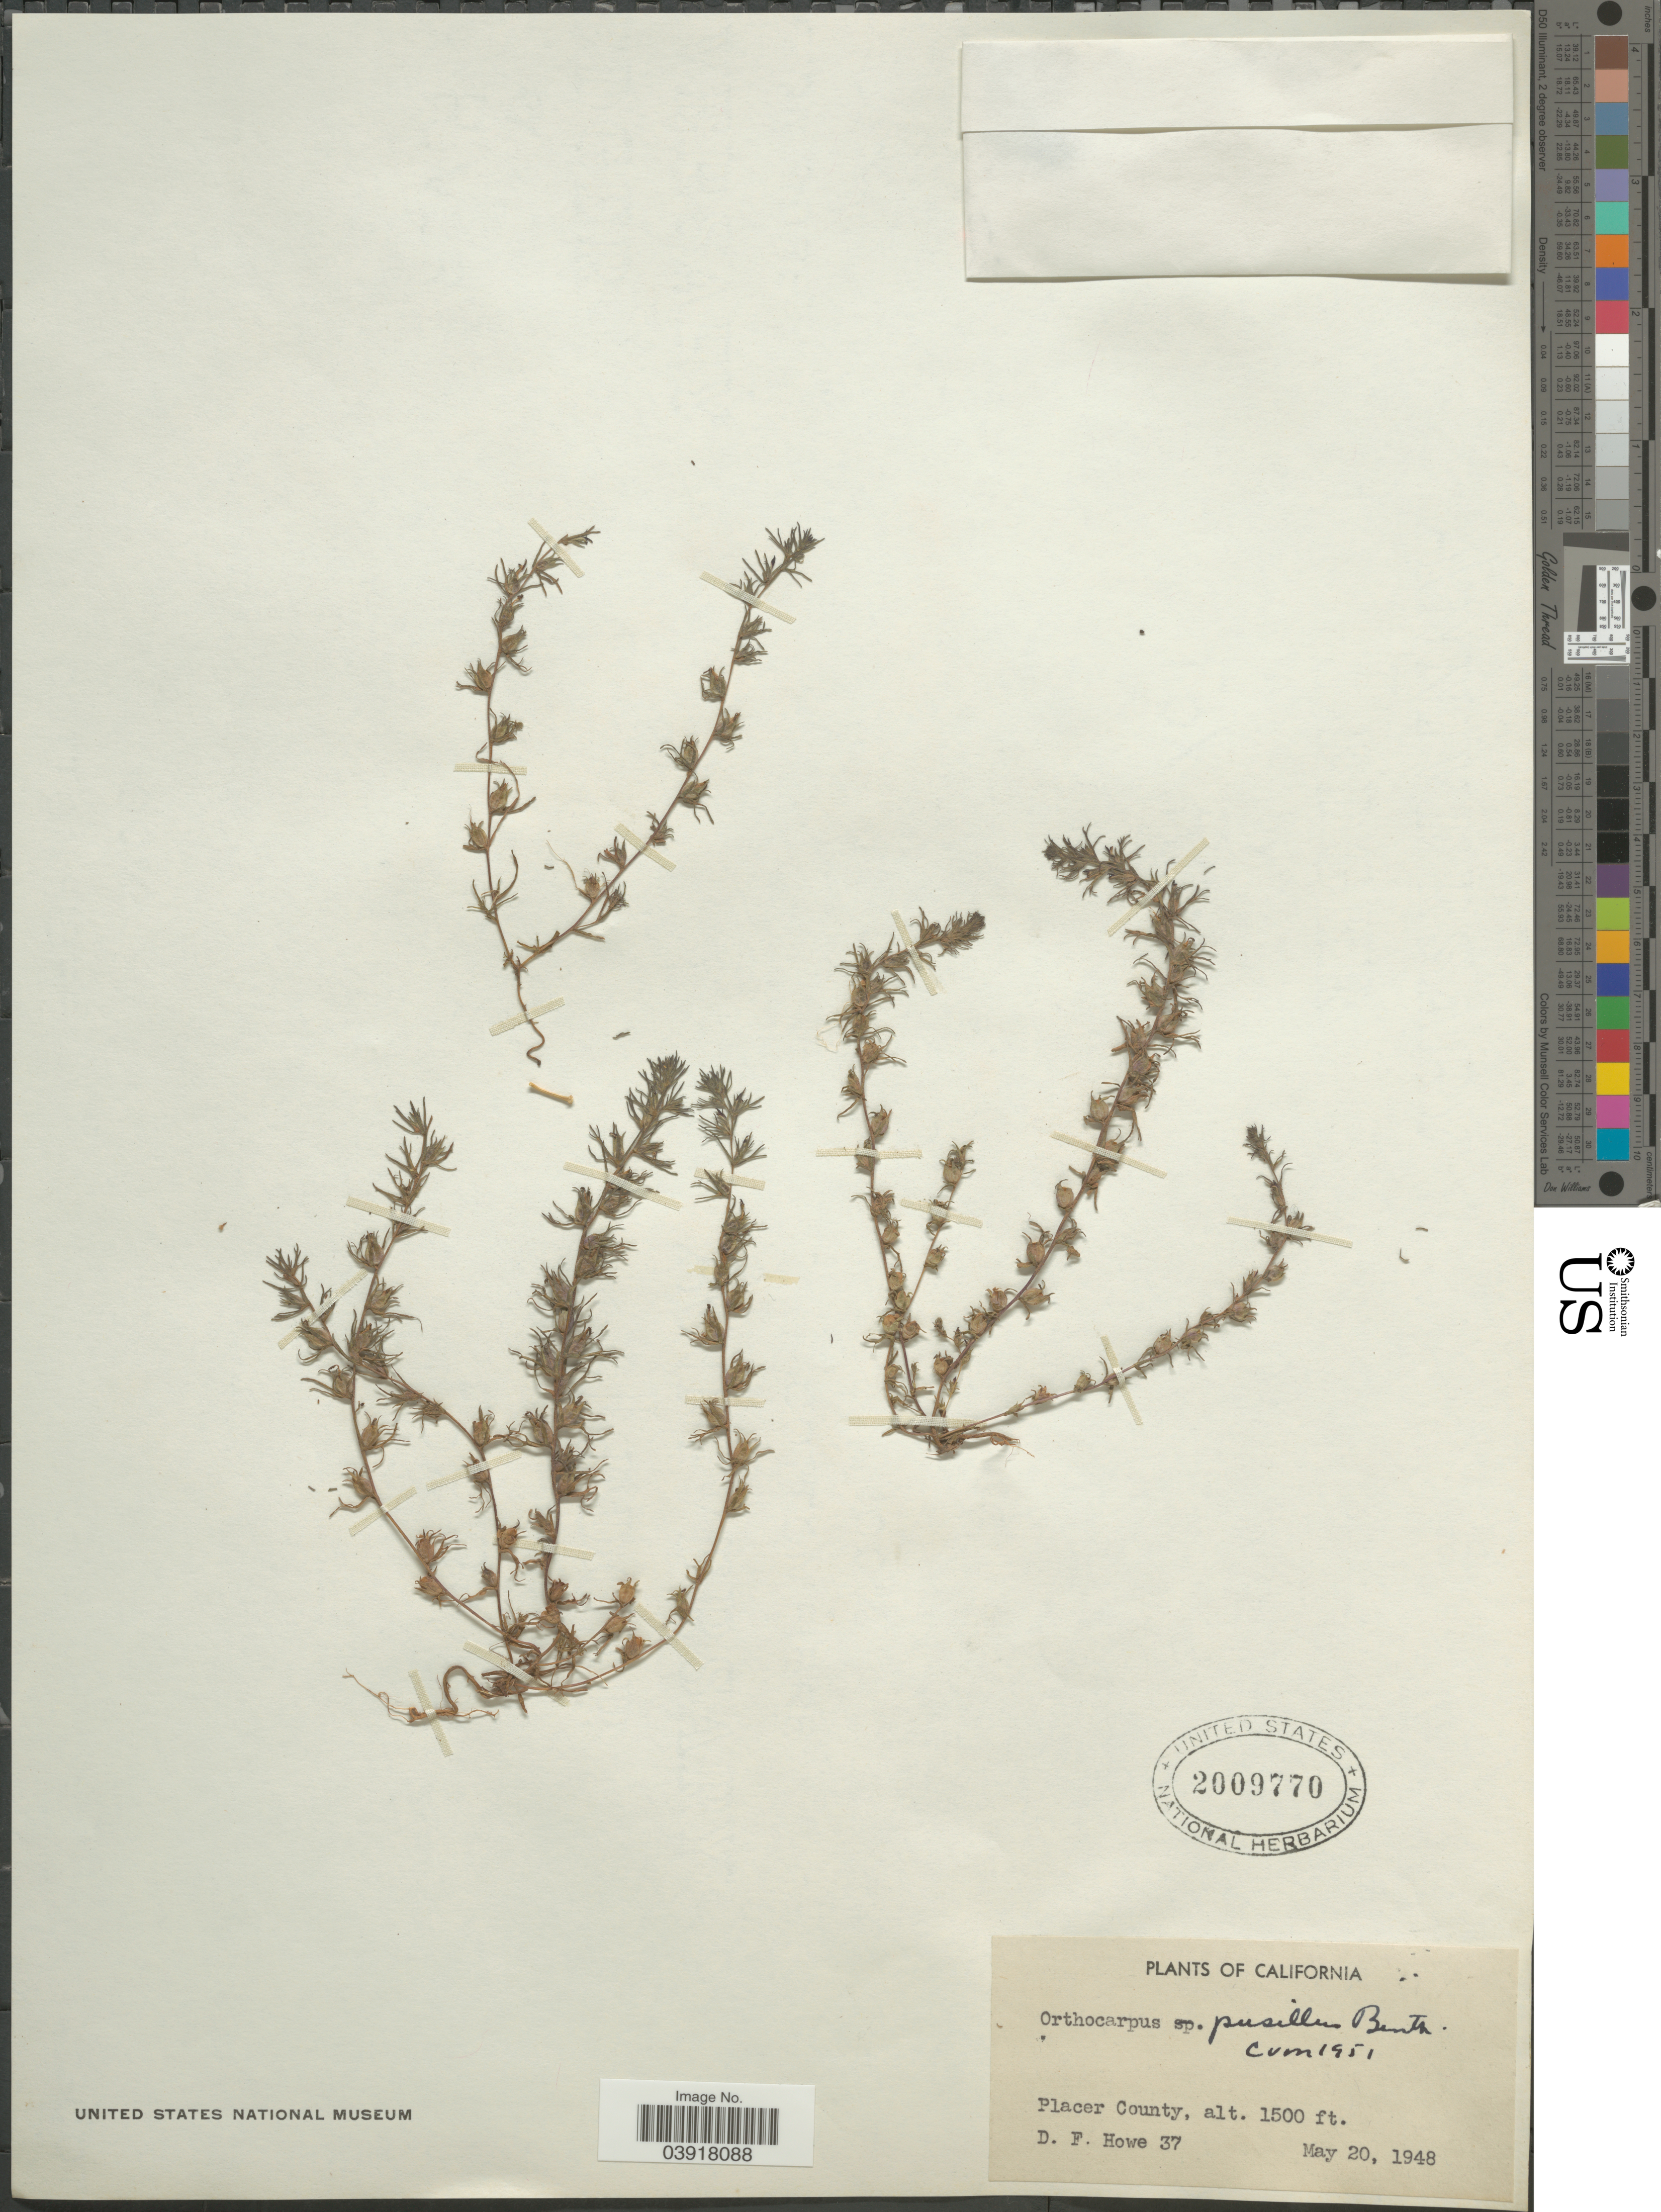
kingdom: Plantae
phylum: Tracheophyta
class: Magnoliopsida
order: Lamiales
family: Orobanchaceae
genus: Orthocarpus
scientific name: Orthocarpus pusillus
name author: Benth.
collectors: D. Howe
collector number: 37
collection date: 1948-05-20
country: United States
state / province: California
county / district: Placer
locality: Placer County.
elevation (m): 457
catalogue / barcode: US 2009770